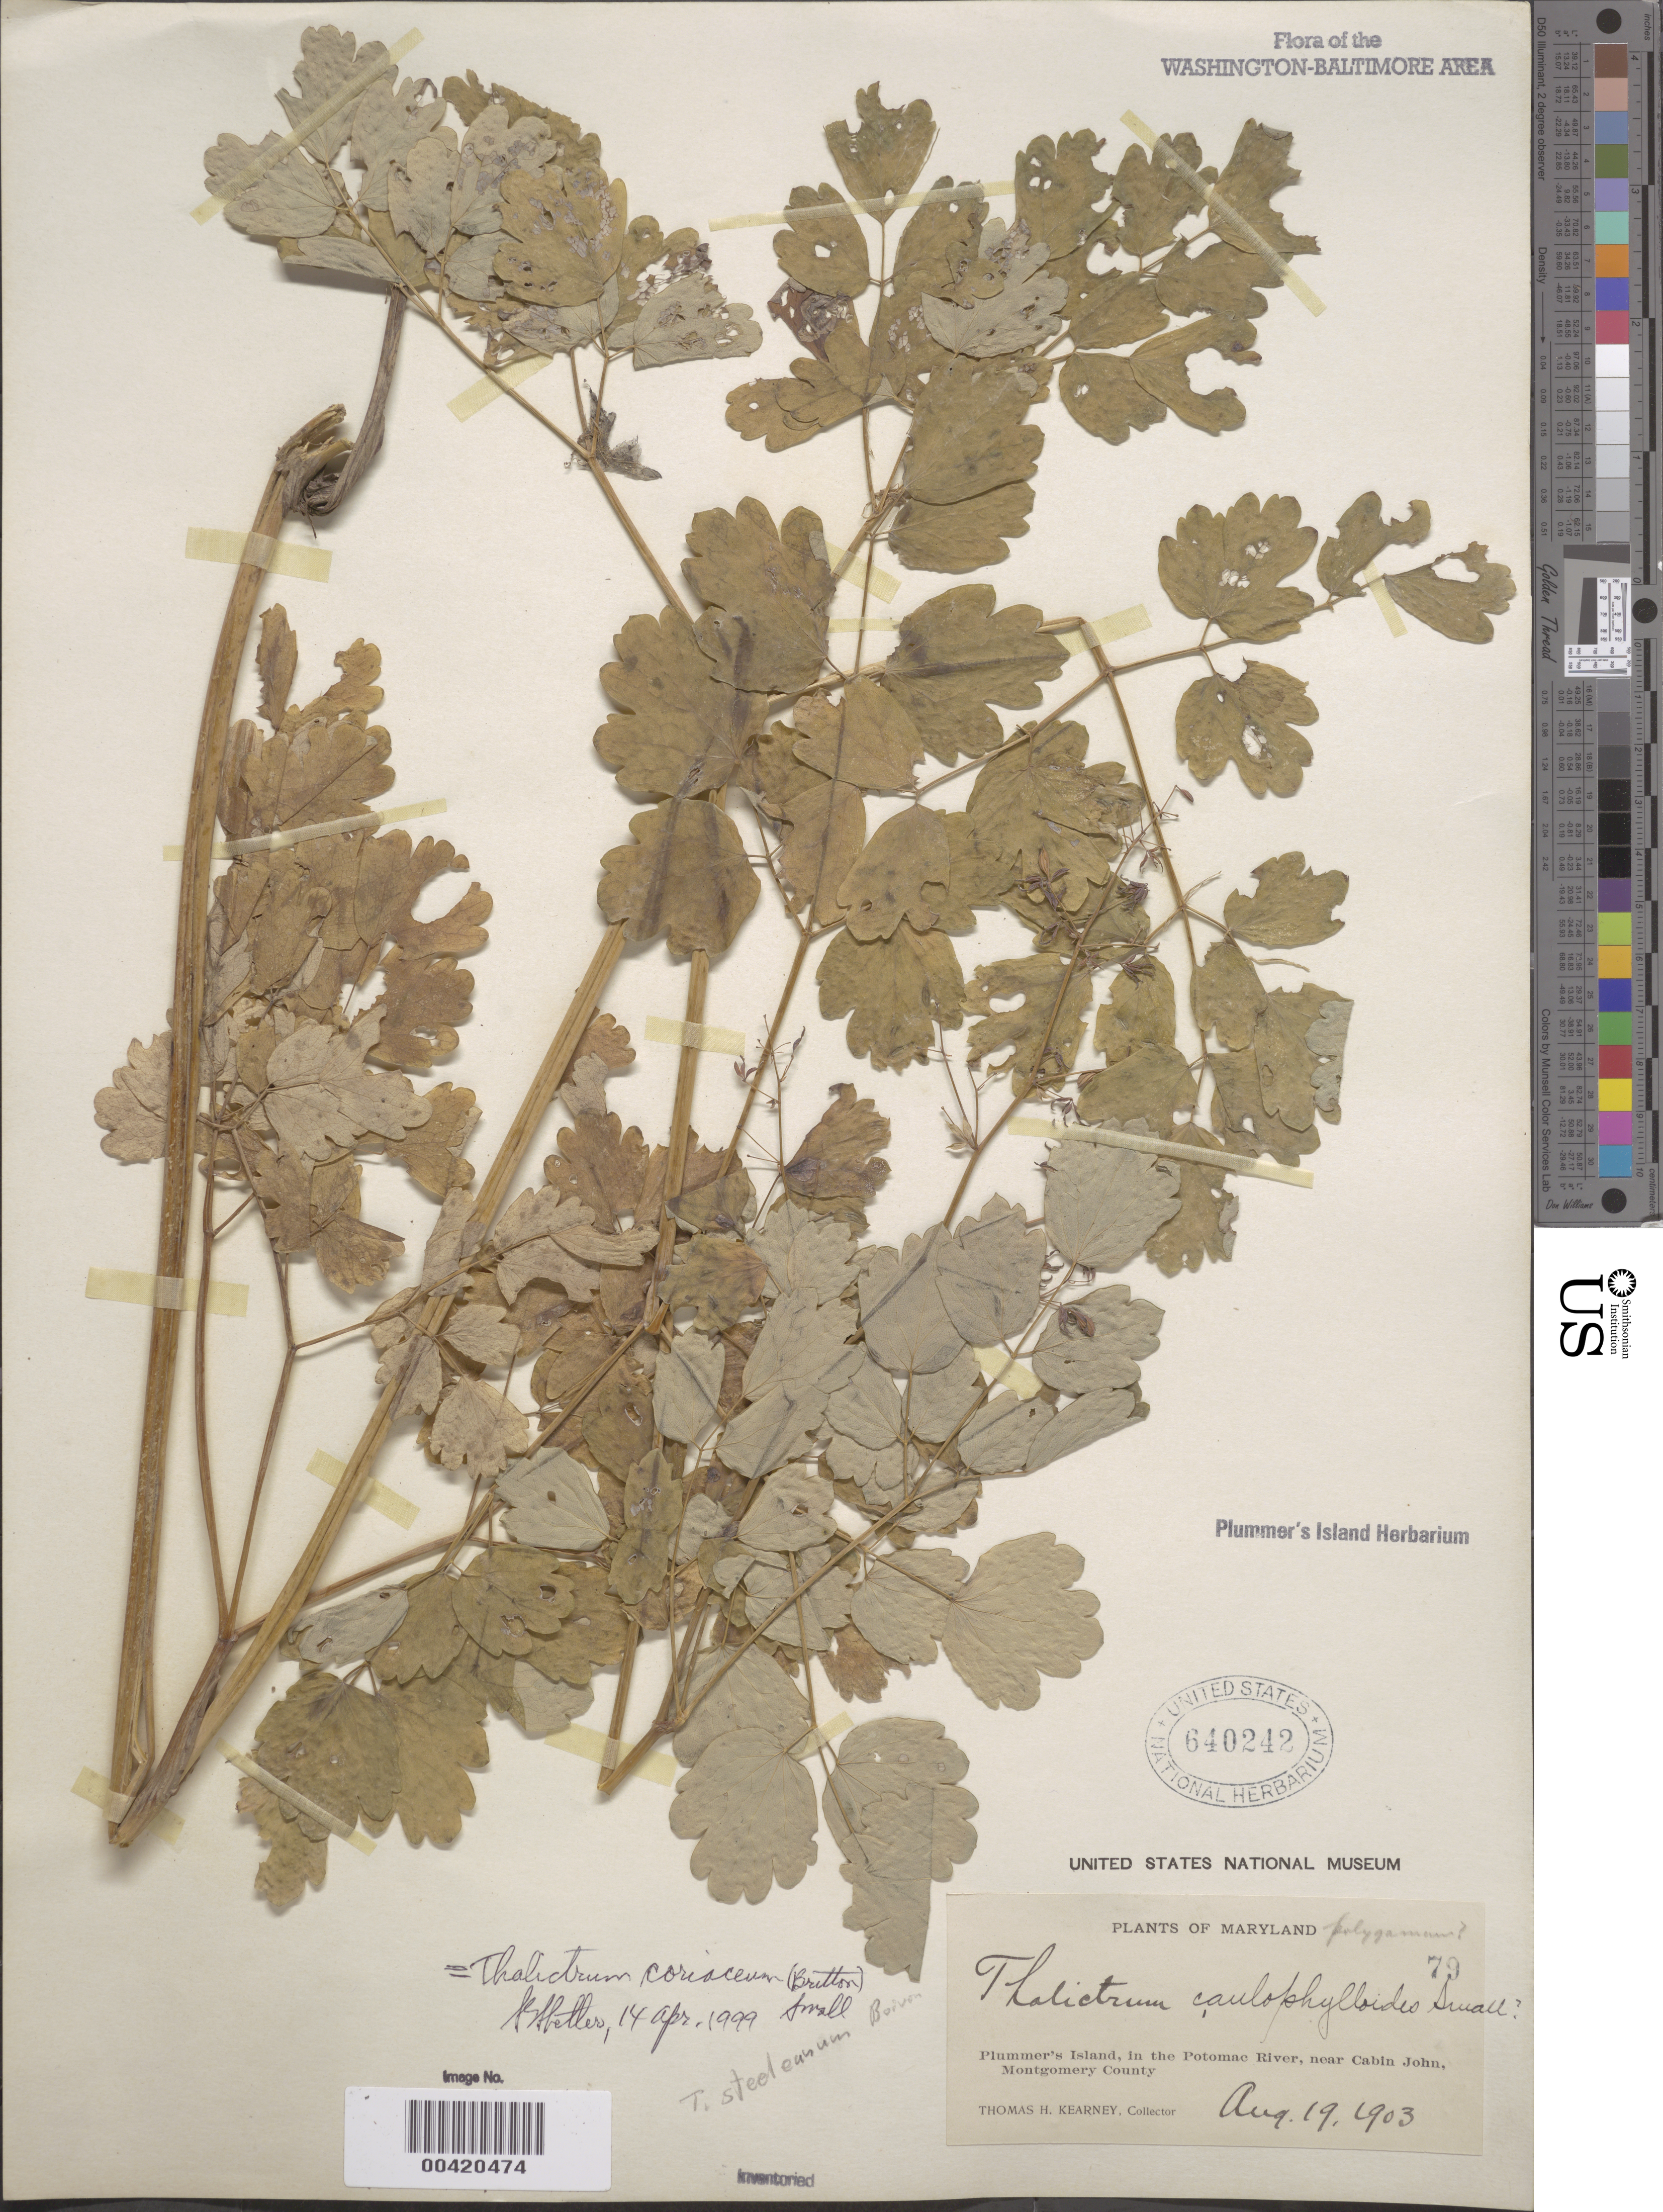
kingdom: Plantae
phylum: Tracheophyta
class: Magnoliopsida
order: Ranunculales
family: Ranunculaceae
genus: Thalictrum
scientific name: Thalictrum coriaceum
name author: (Britton) Small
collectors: T. H. Kearney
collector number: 79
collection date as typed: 19 Aug 1903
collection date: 1903-08-19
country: United States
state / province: Maryland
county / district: Montgomery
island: Plummers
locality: Plummer's Island Plummers Island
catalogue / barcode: US 640242